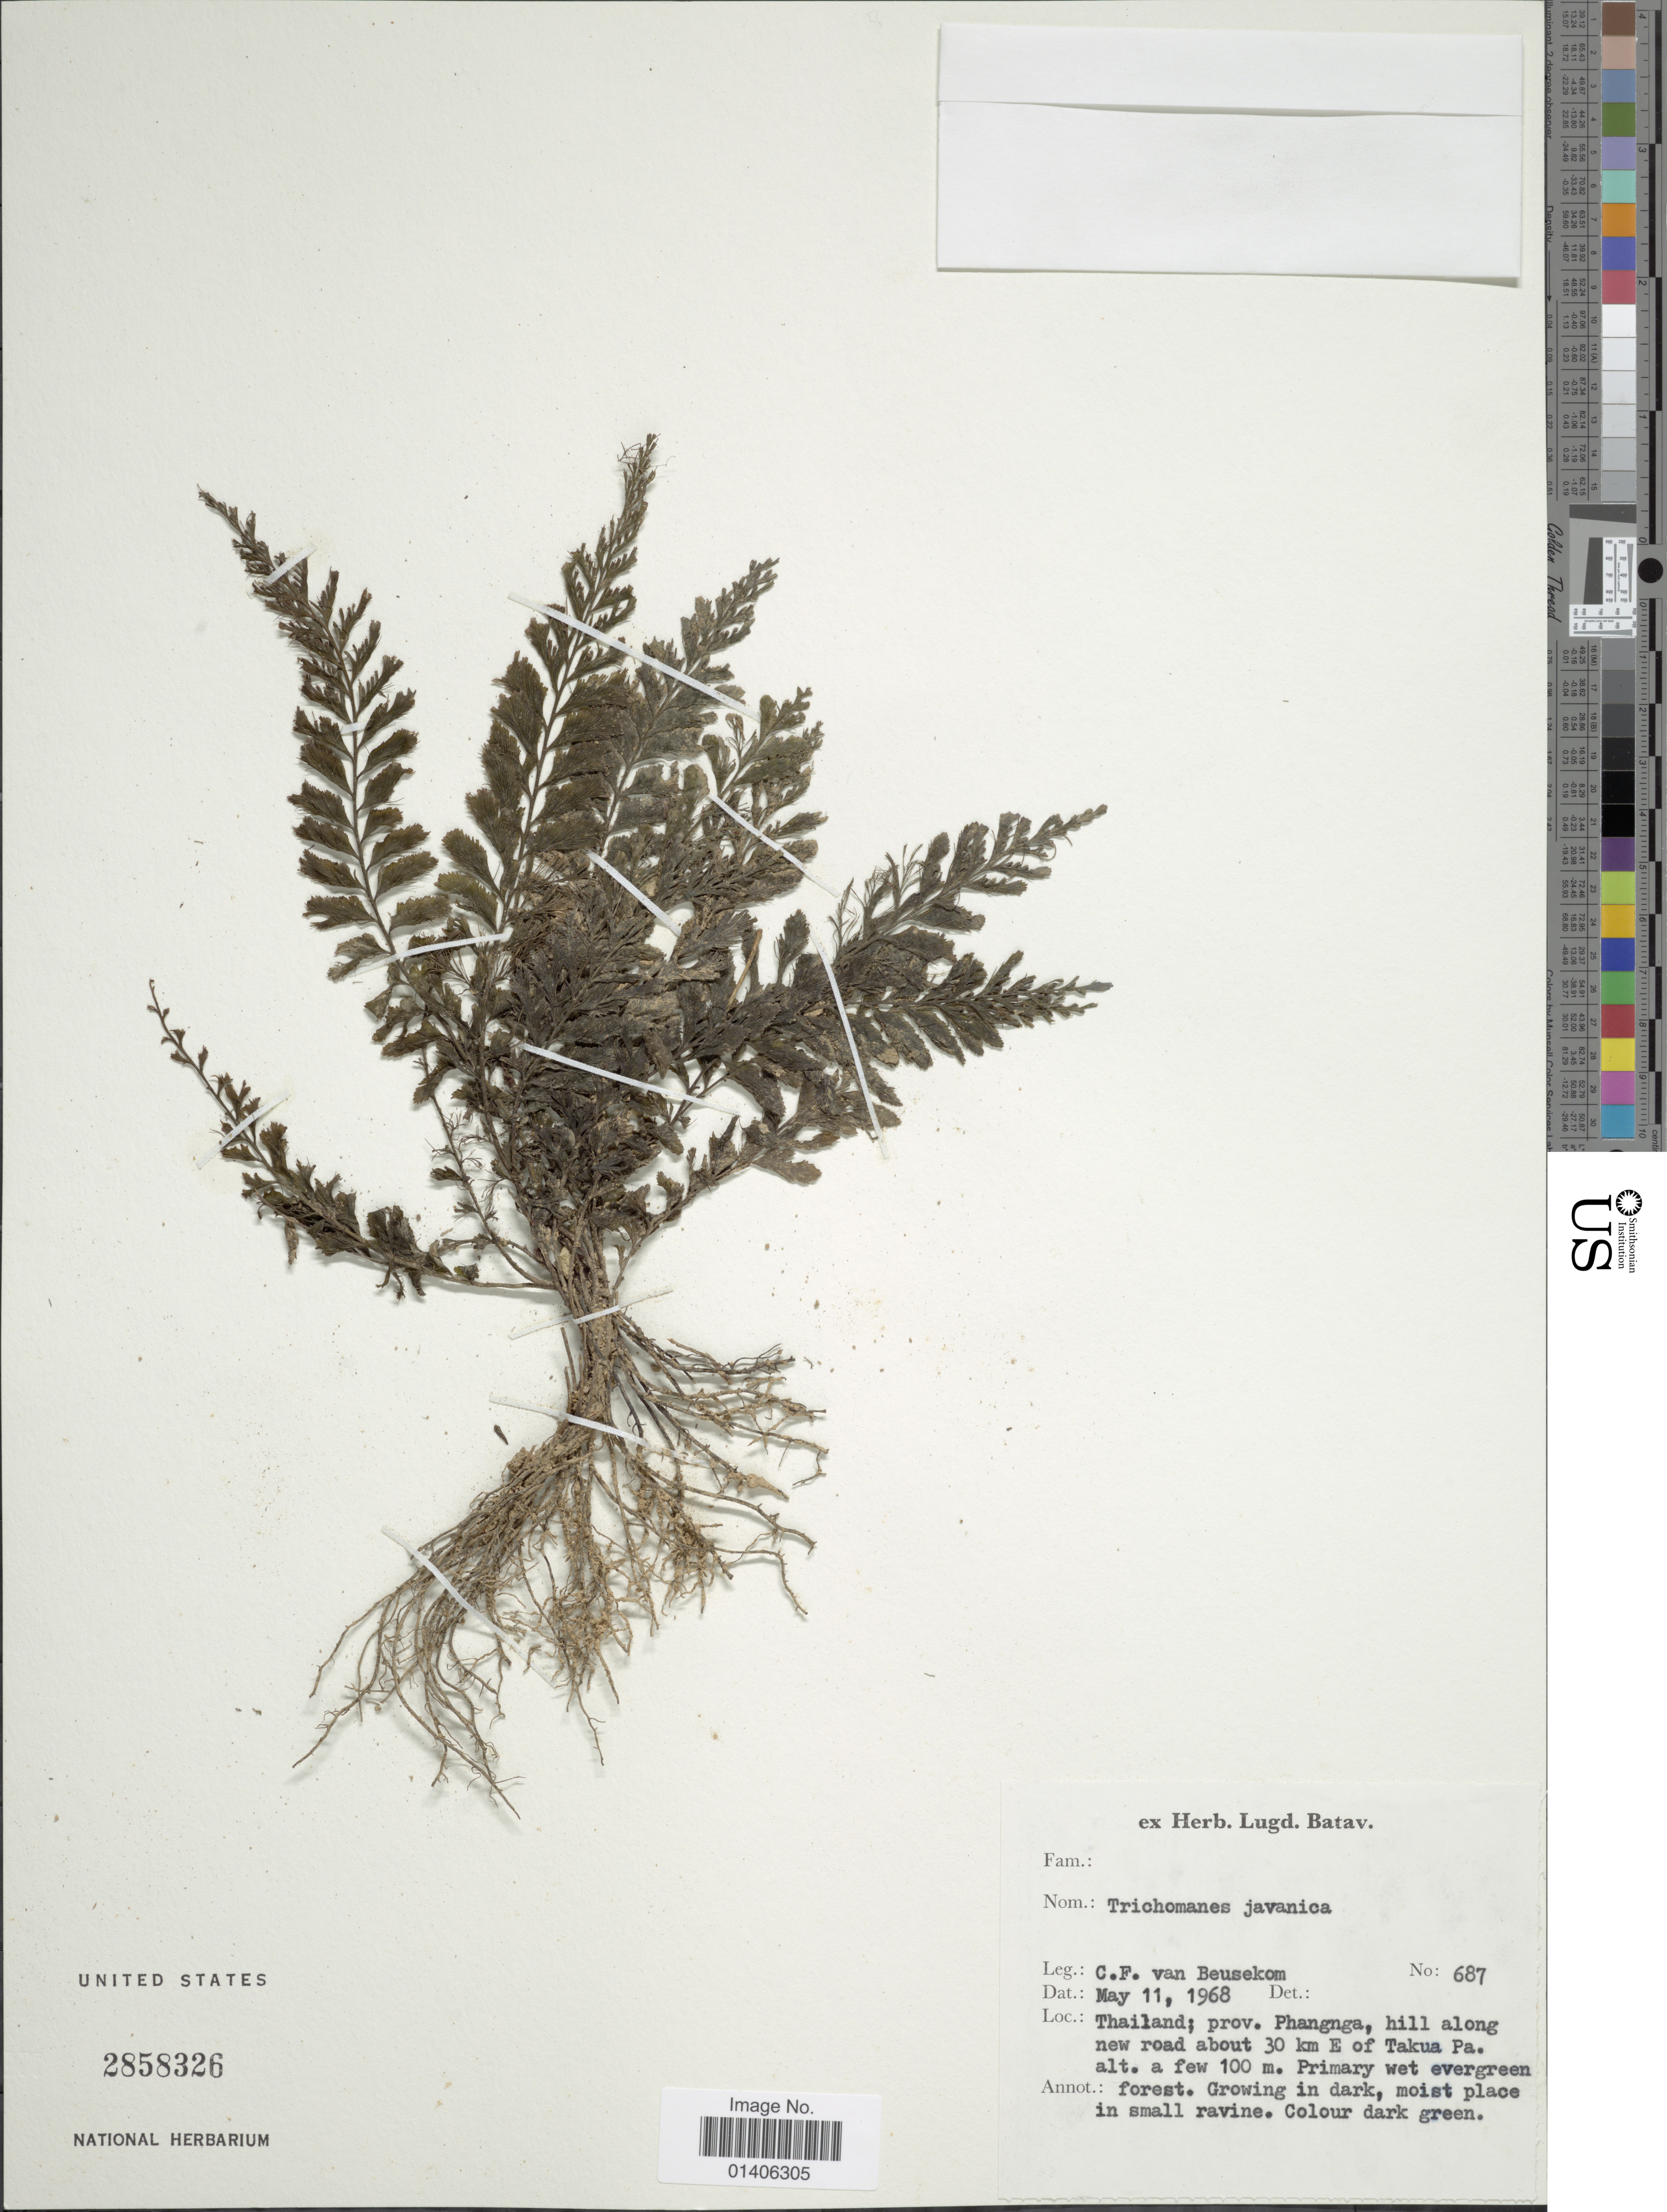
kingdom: Plantae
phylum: Tracheophyta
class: Polypodiopsida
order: Hymenophyllales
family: Hymenophyllaceae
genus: Cephalomanes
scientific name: Cephalomanes javanicum var. javanicum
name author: C. Presl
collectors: C. F. Beusekom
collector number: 687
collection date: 1968-05-11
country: Thailand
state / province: Phang Nga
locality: Hill along new road about 30 km E of Takua Pa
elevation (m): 100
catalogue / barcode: US 2858326